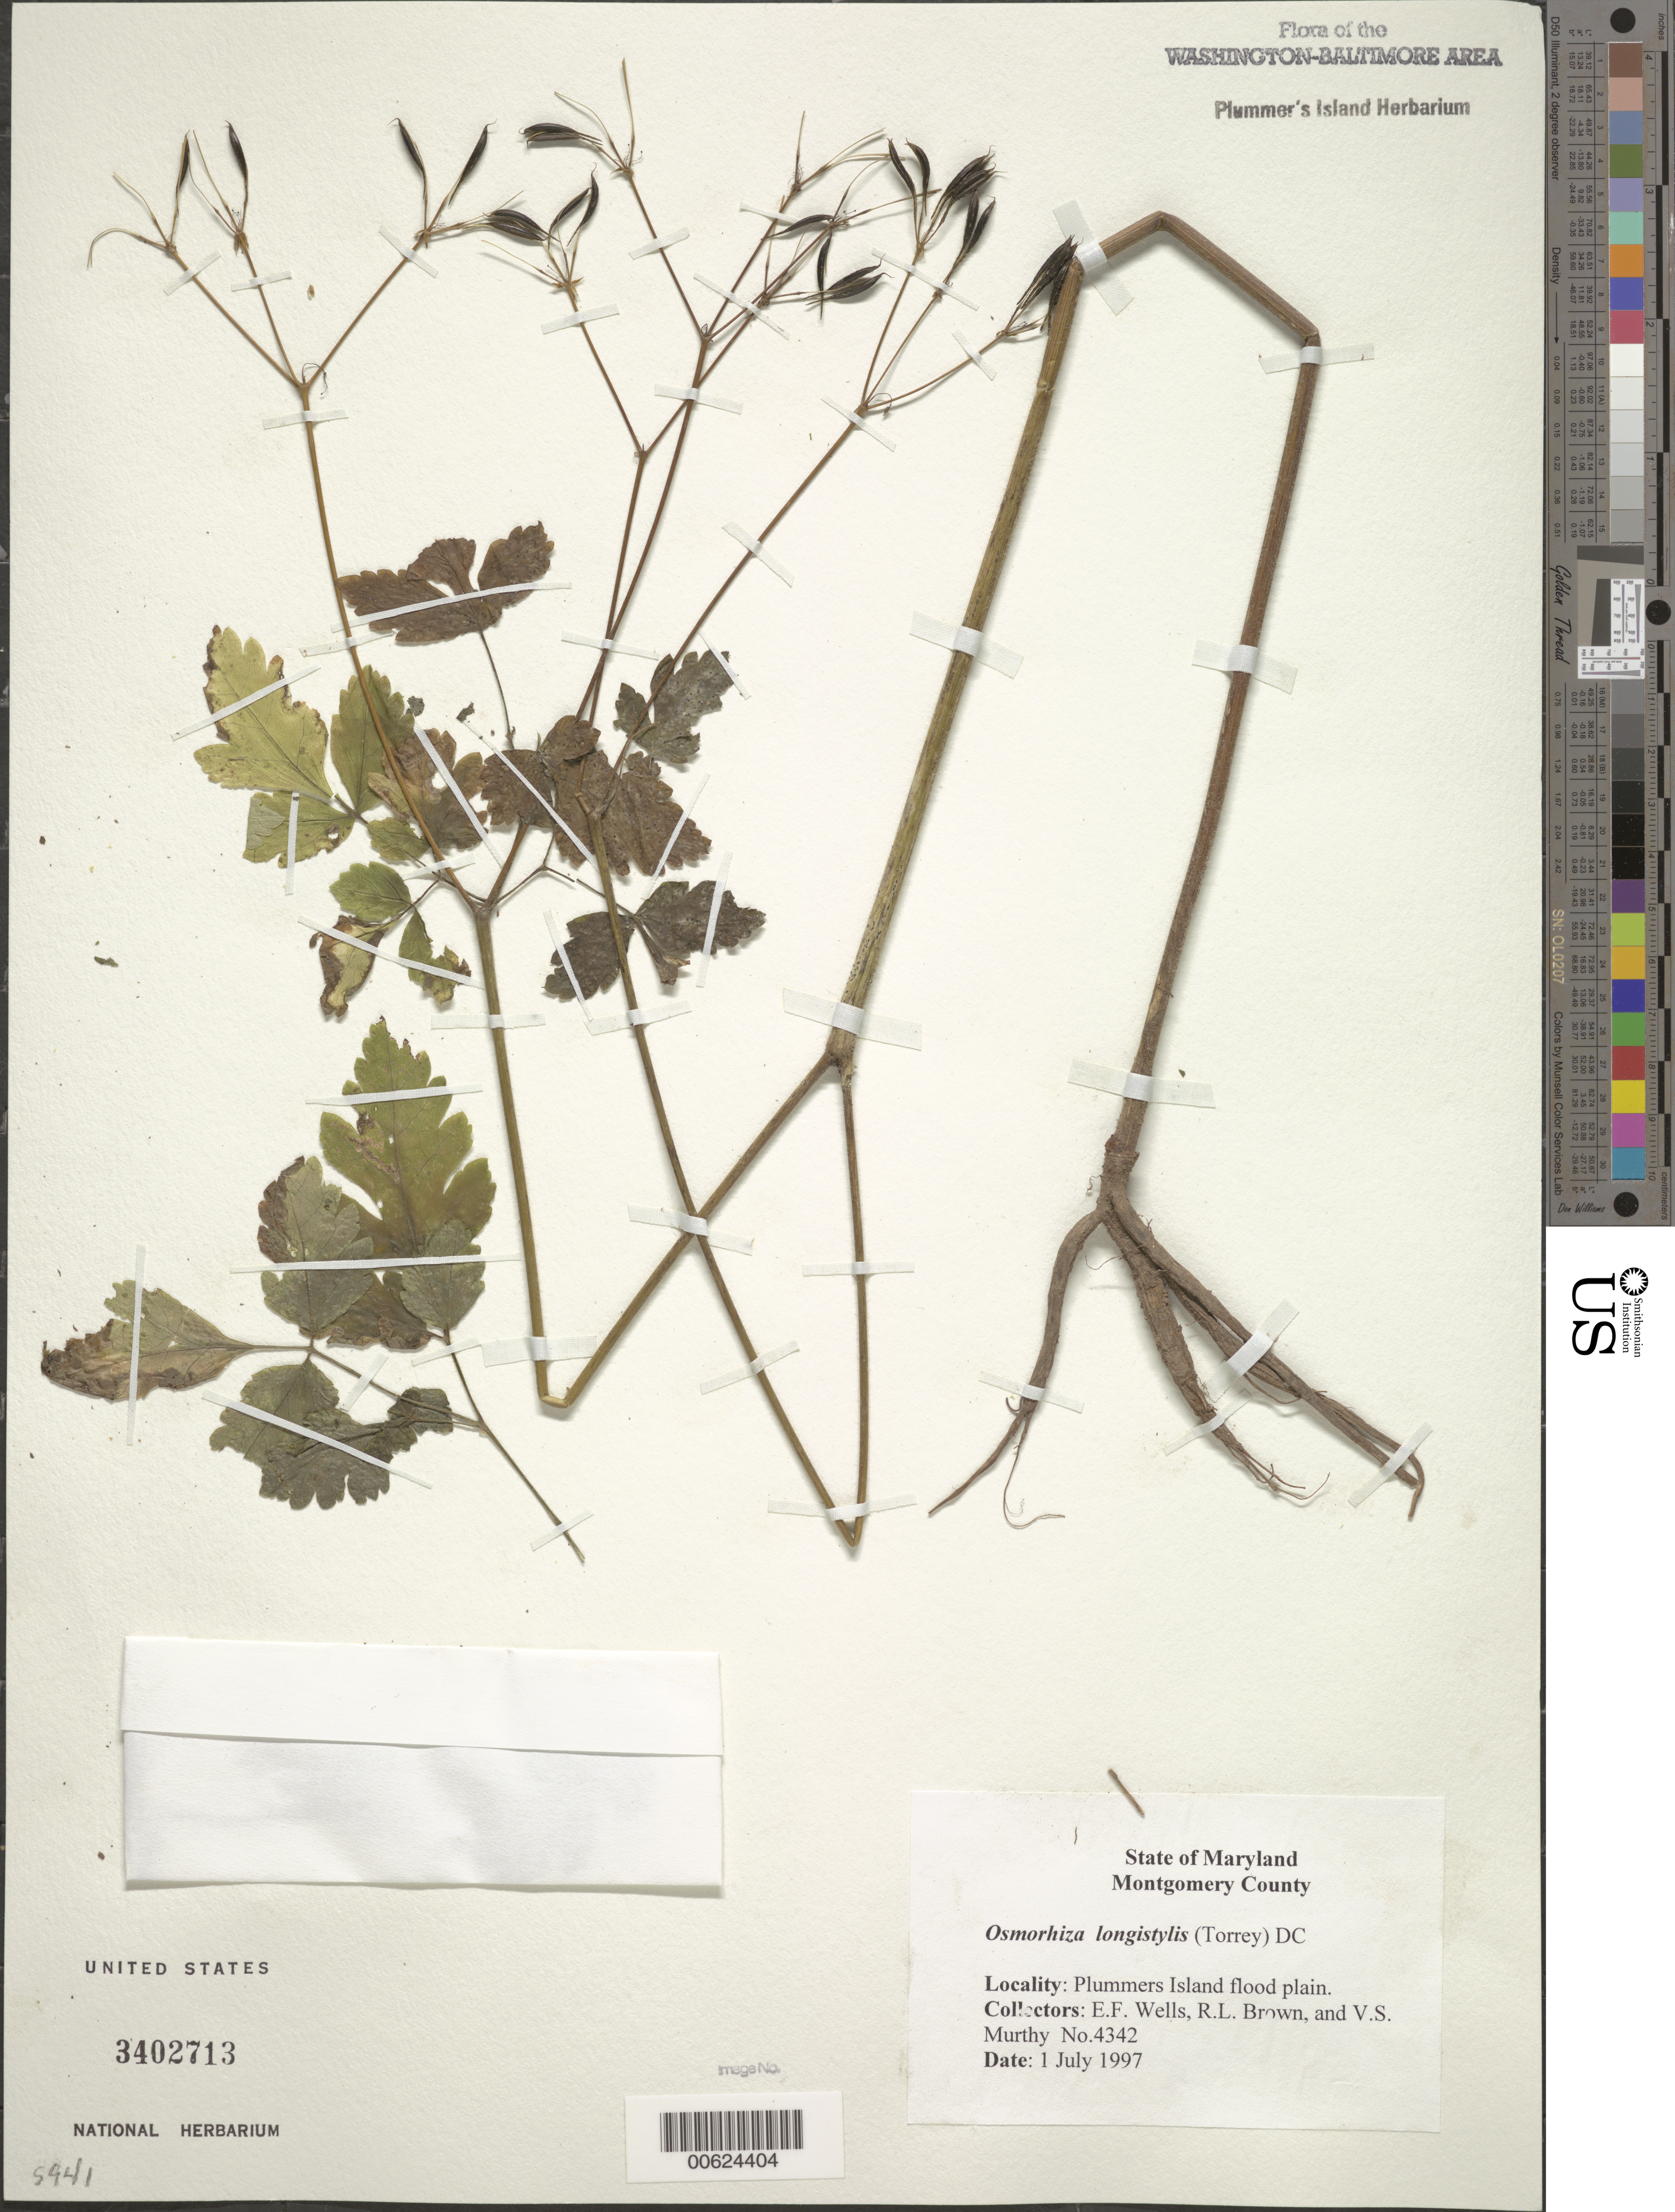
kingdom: Plantae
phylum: Tracheophyta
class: Magnoliopsida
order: Apiales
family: Apiaceae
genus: Osmorhiza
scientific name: Osmorhiza longistylis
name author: (Torr.) DC.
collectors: E. F. Wells, R. L. Brown & V. S. Murthy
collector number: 4342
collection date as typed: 01 Jul 1997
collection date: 1997-07-01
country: United States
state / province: Maryland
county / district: Montgomery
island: Plummers Island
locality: Flood plain of Plummers Island Plummers Island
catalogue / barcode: US 3402713